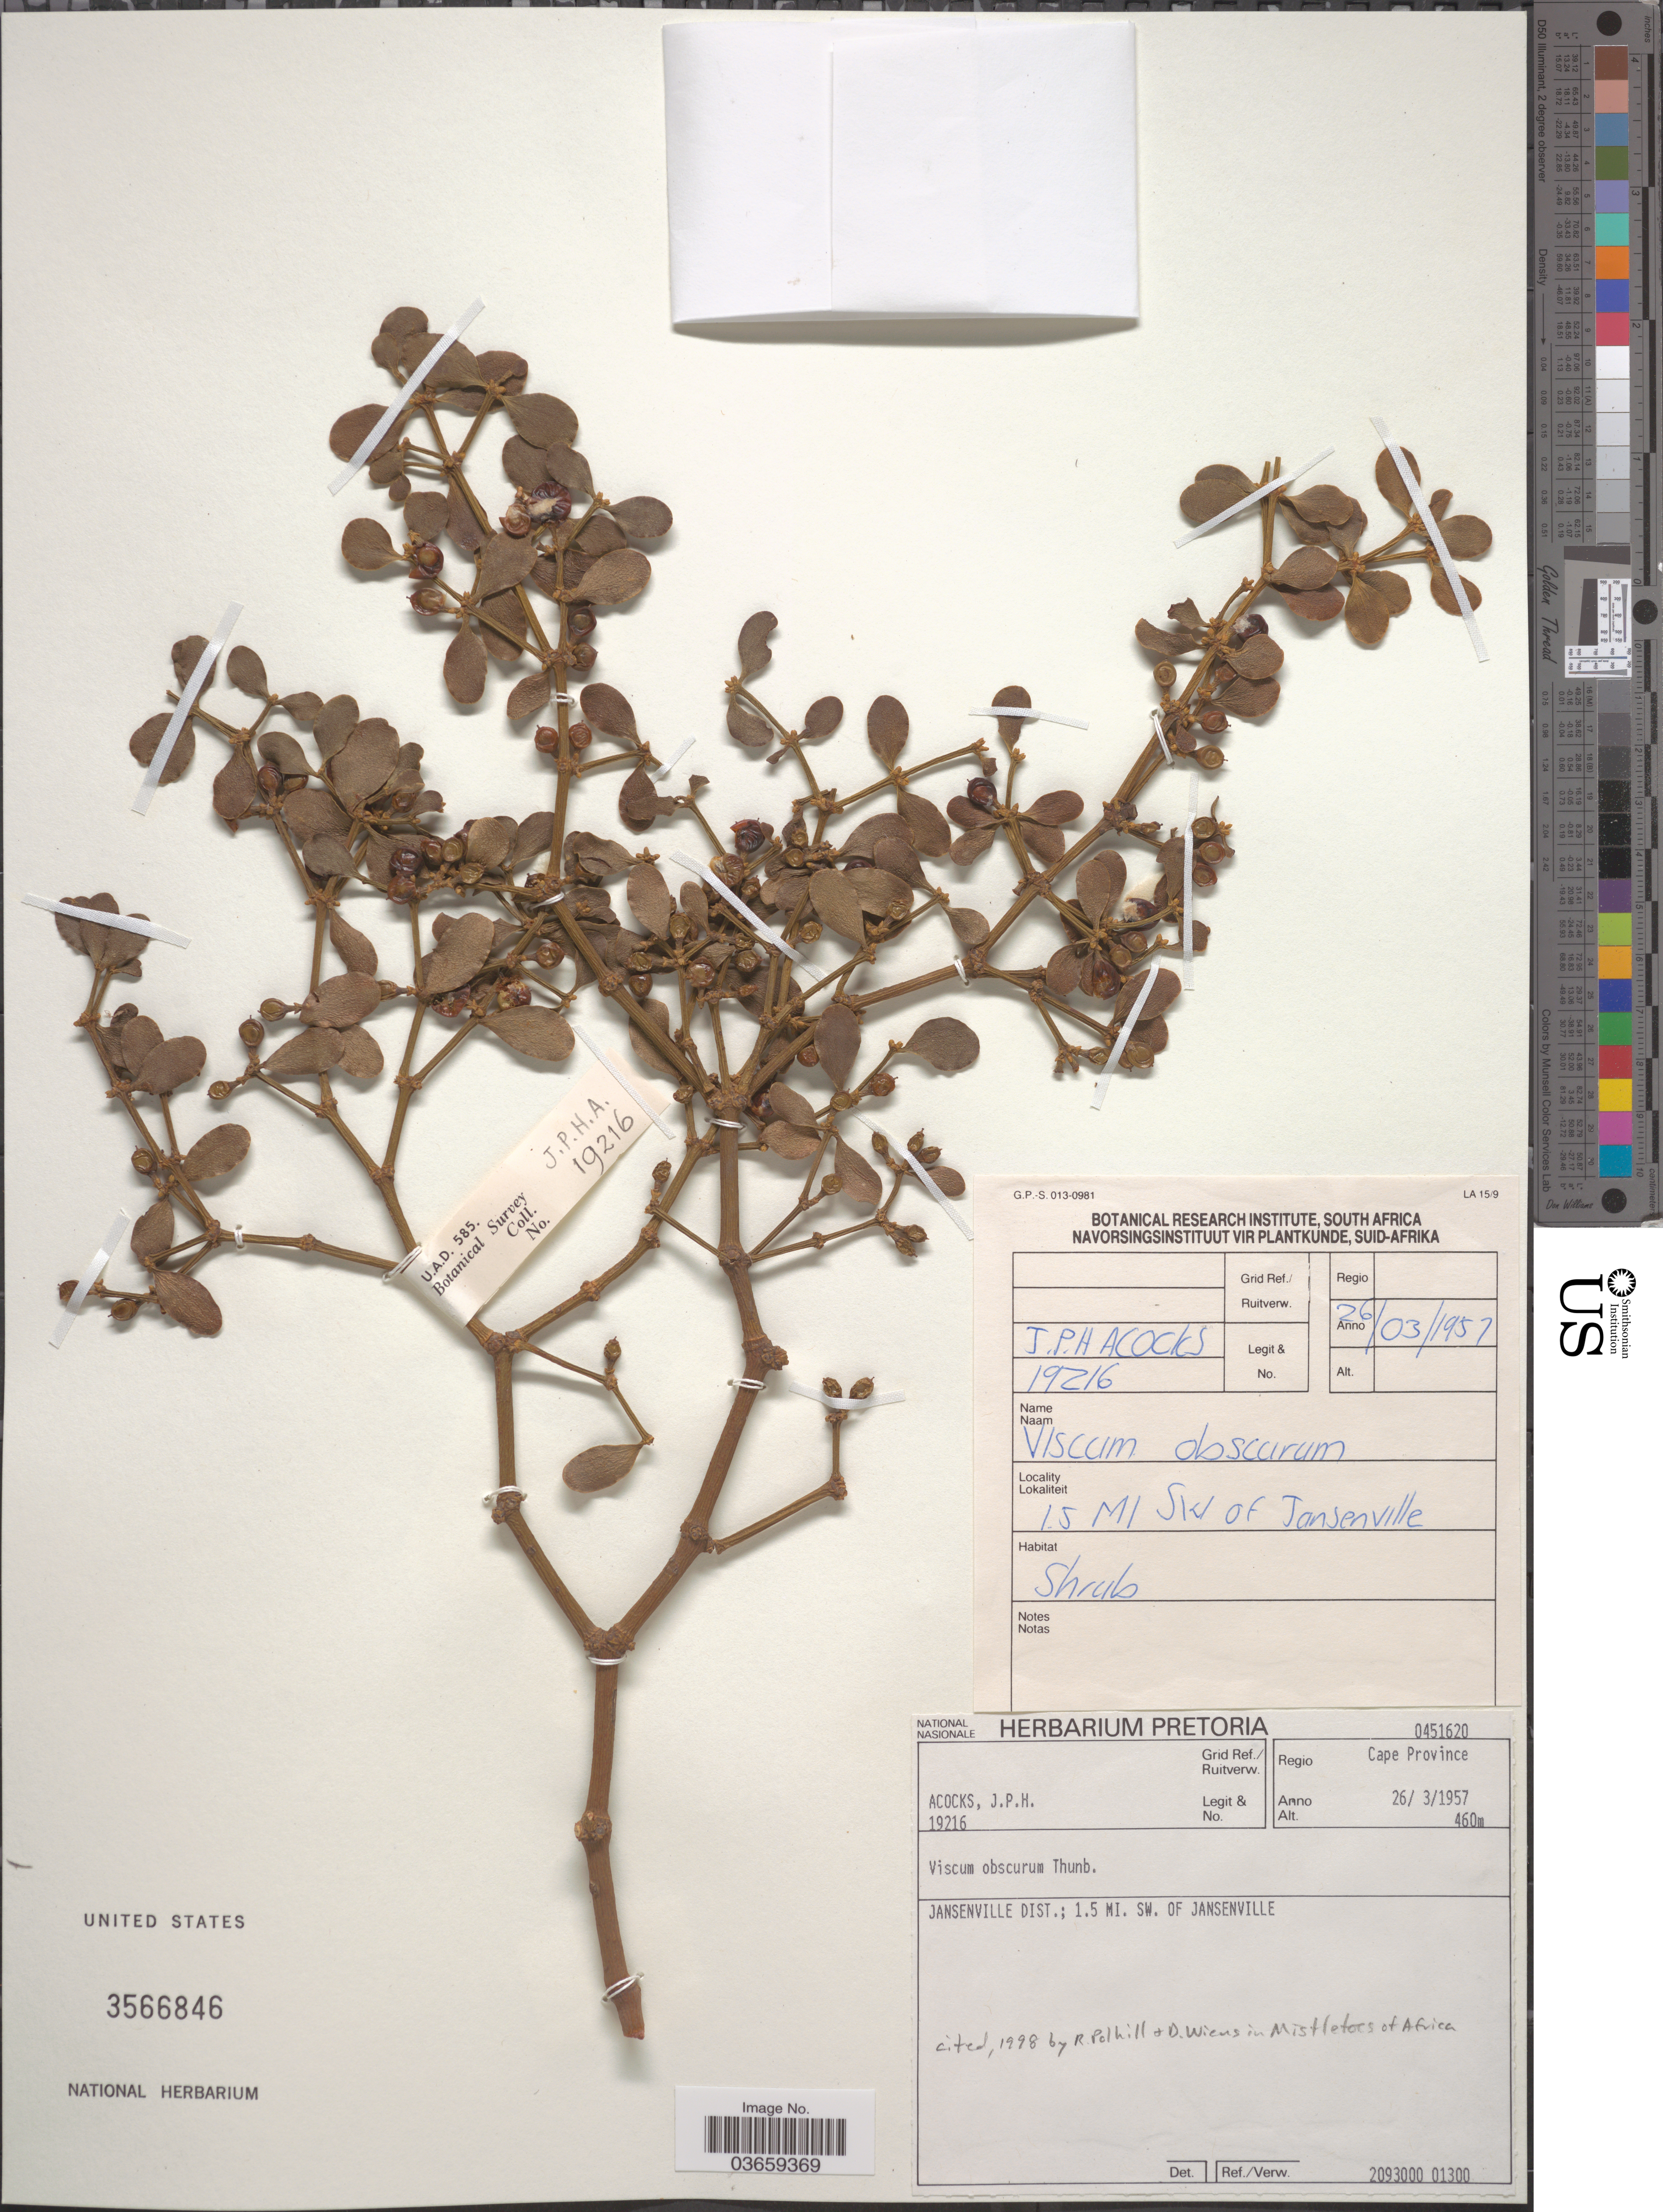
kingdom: Plantae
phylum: Tracheophyta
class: Magnoliopsida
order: Santalales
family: Viscaceae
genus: Viscum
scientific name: Viscum obscurum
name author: Thunb.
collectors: J. P. Acocks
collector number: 19216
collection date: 1957-03-26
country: South Africa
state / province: Eastern Cape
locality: Jansenville Dist.; 1.5 mi. SW. of Jansenville.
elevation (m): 460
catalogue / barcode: US 3566846